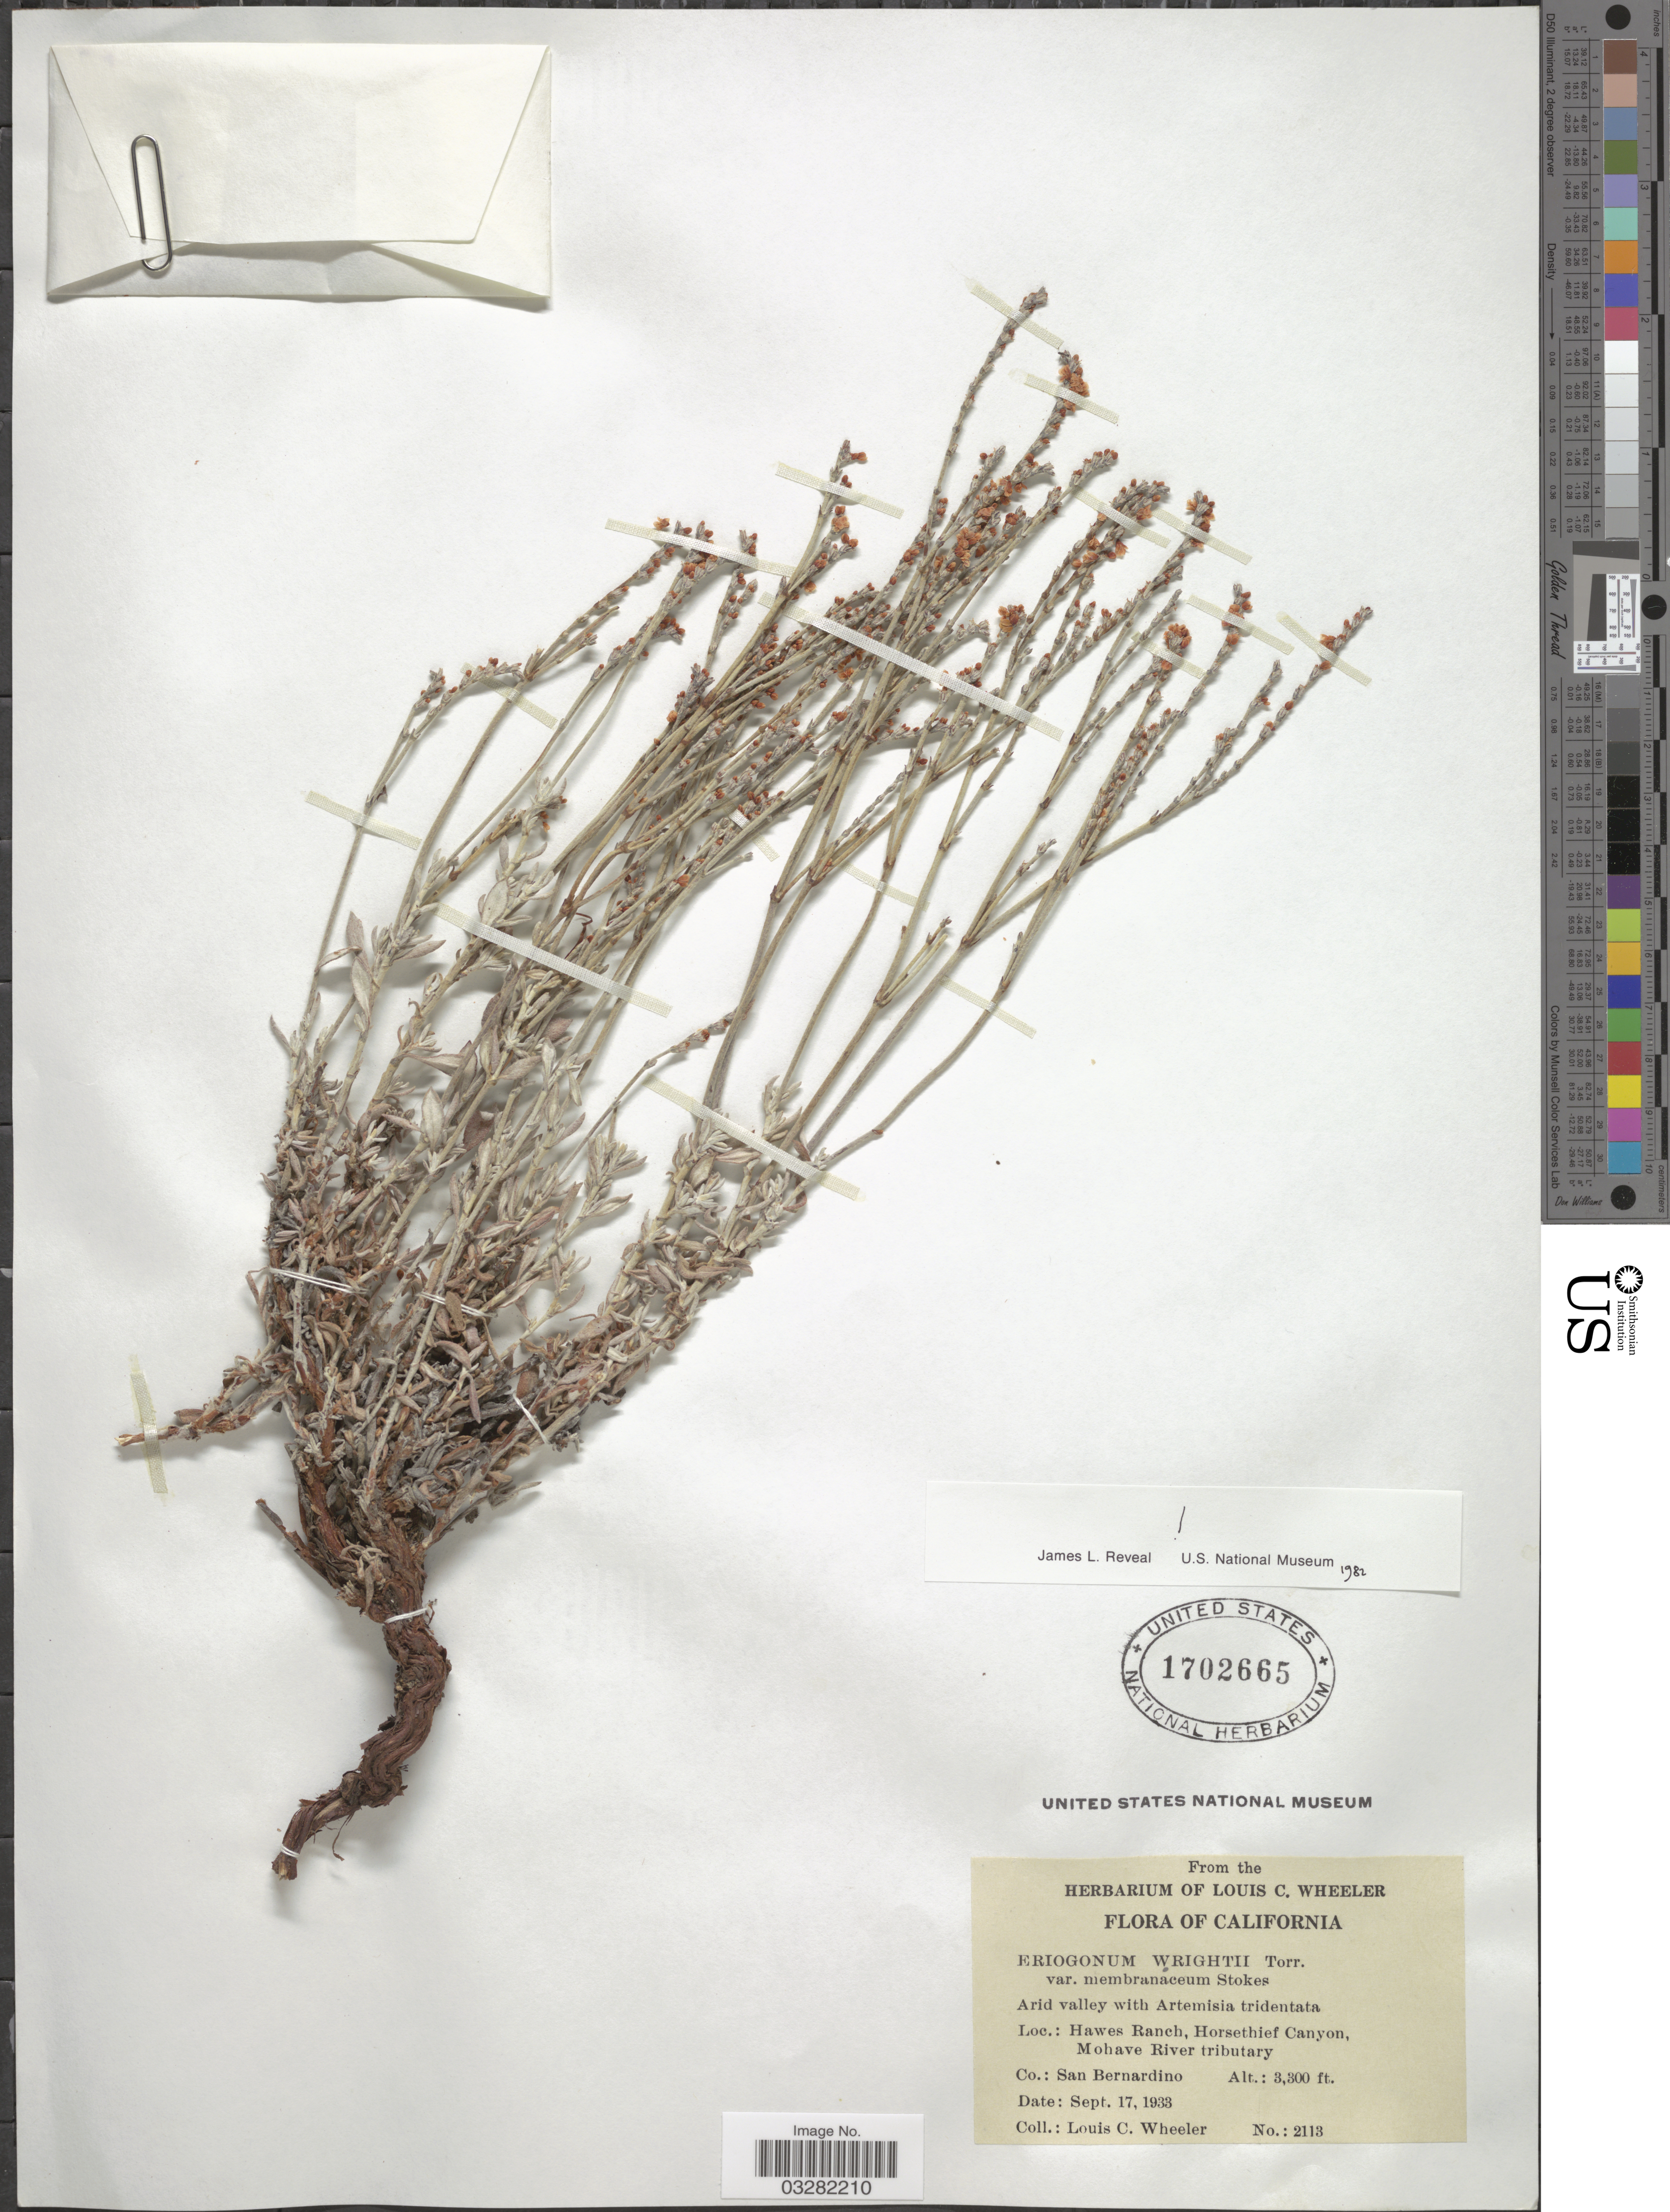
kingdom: Plantae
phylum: Tracheophyta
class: Magnoliopsida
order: Caryophyllales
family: Polygonaceae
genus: Eriogonum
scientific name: Eriogonum wrightii var. membranaceum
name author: S. Stokes ex Jeps.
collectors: L. C. Wheeler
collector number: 2113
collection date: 1933-09-17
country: United States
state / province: California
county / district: San Bernardino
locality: Hawes Ranch, Horsethief Canyon, Mohave River tributary. Co.: San Bernardino.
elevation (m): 1006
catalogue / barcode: US 1702665